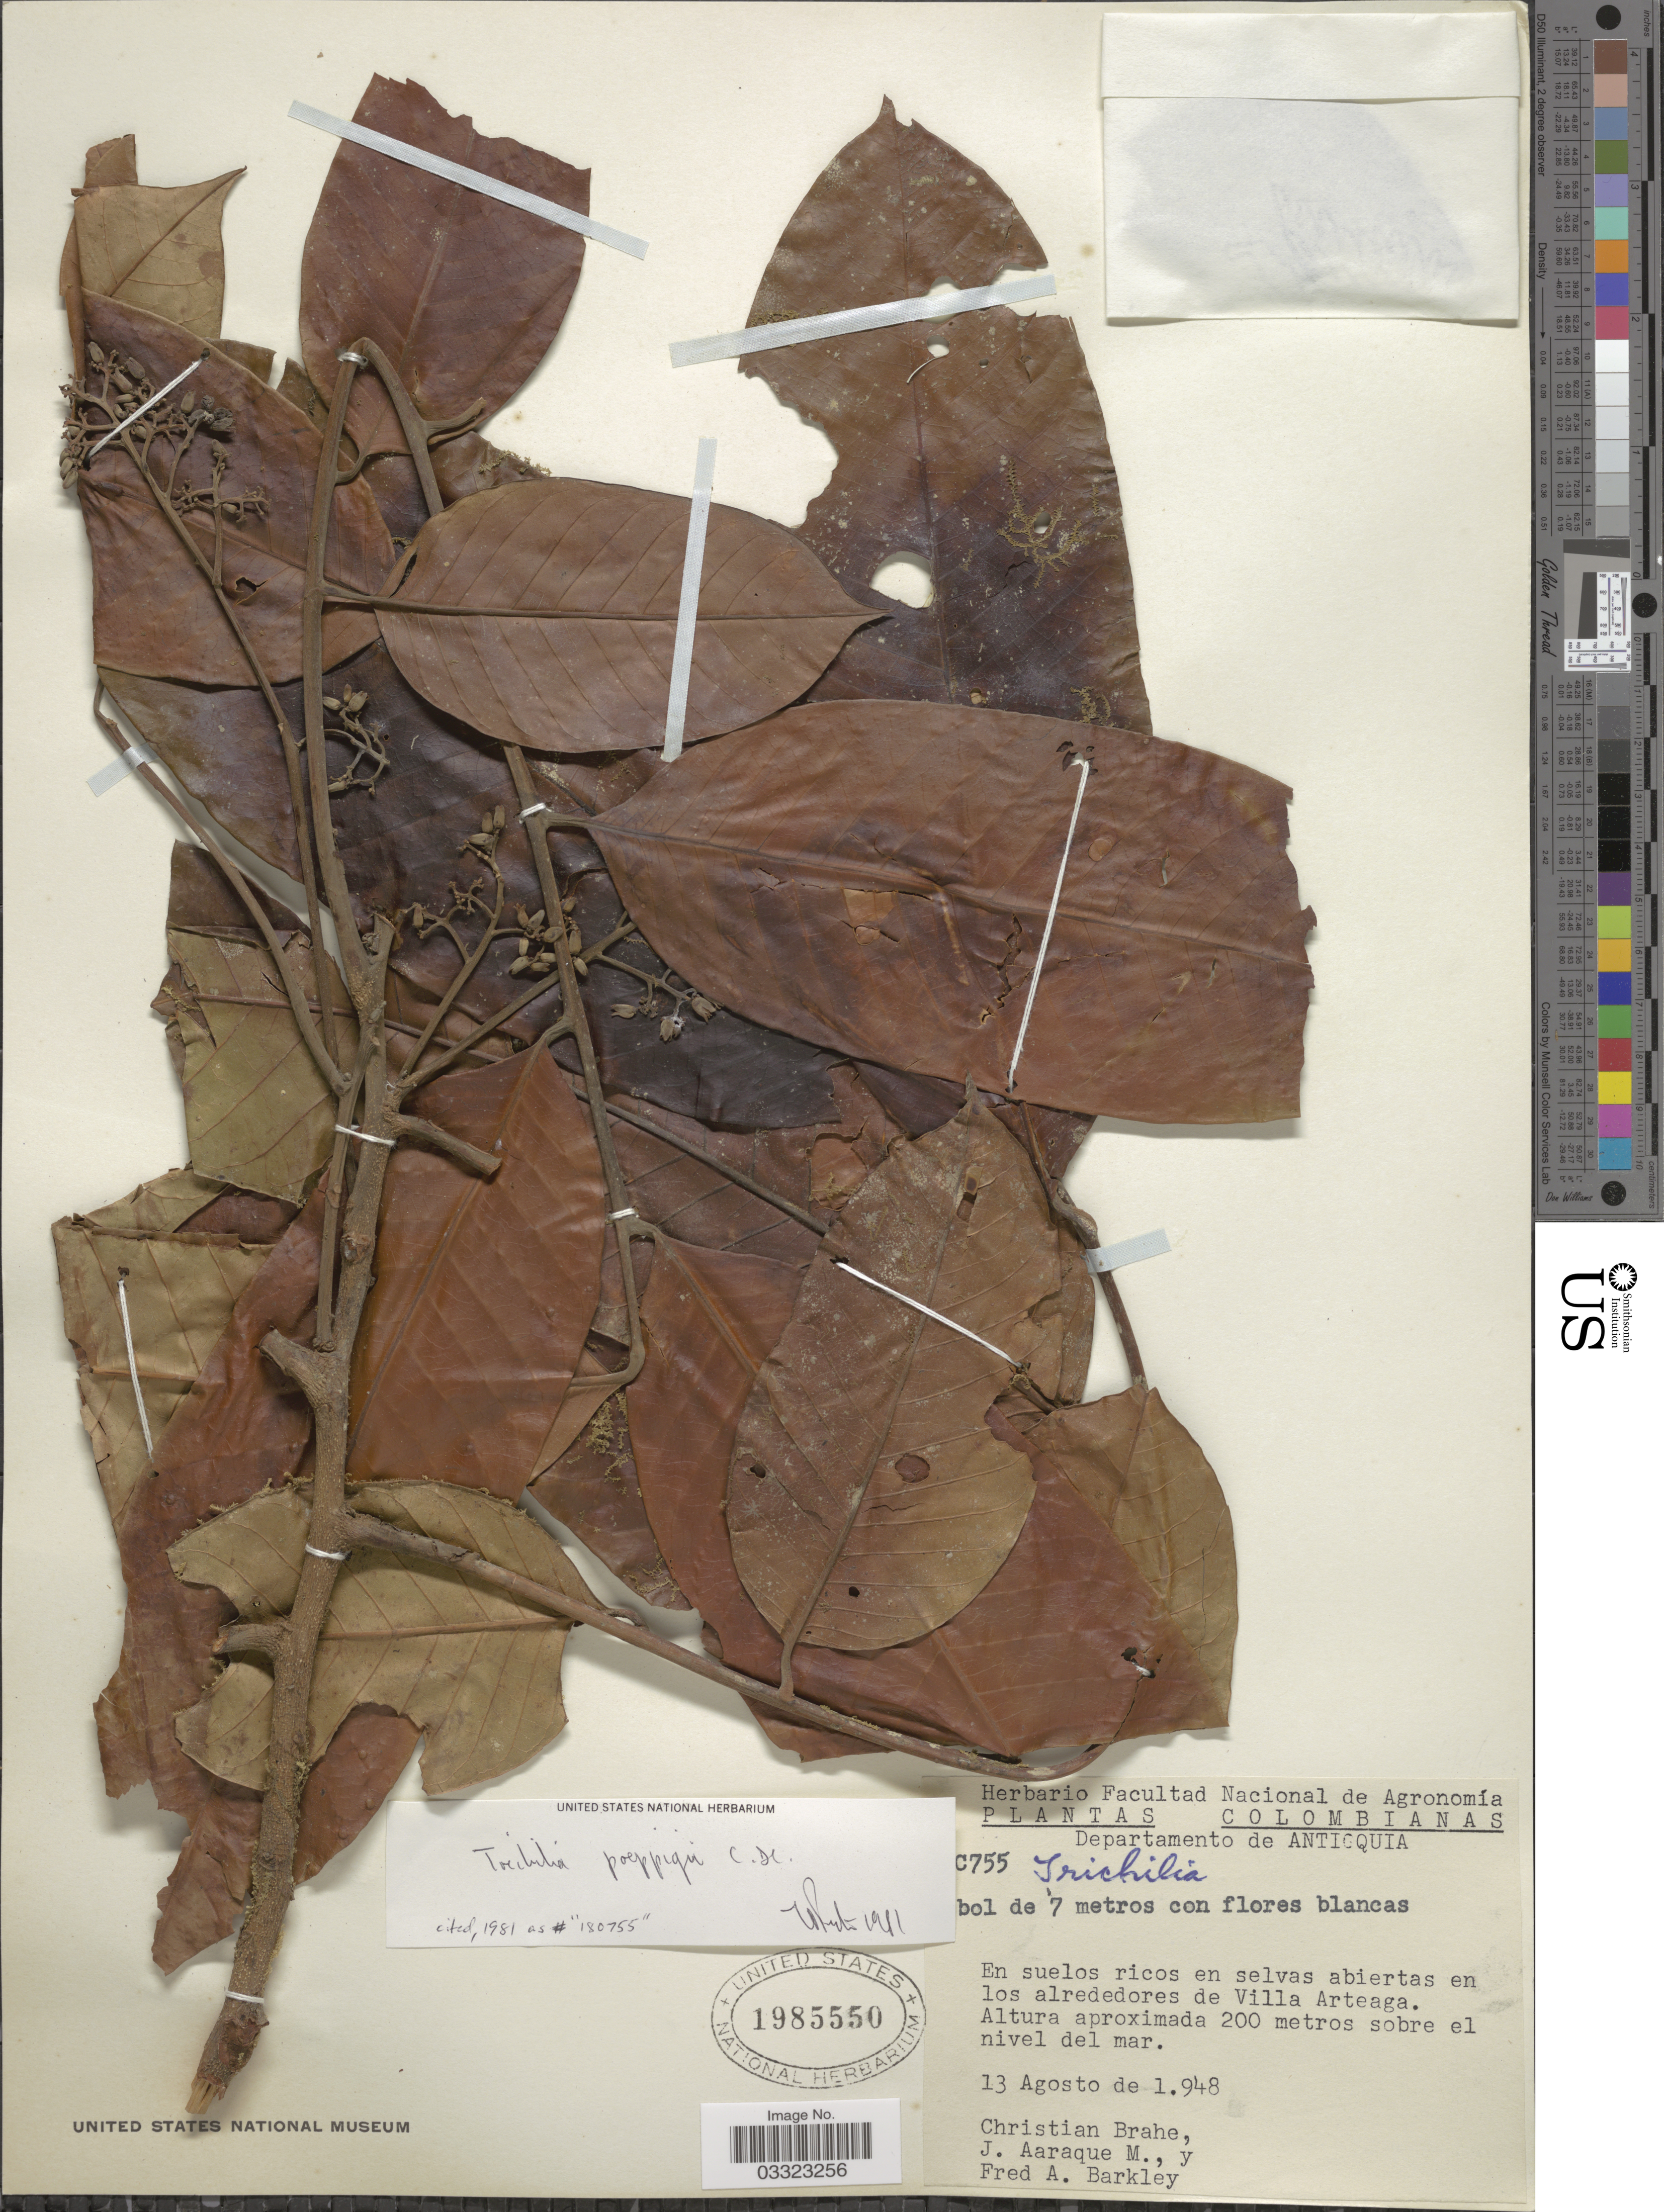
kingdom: Plantae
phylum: Tracheophyta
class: Magnoliopsida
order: Sapindales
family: Meliaceae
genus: Trichilia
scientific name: Trichilia poeppigii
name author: C. DC.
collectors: C. Brahe, J. Araque Molina & F. A. Barkley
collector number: !C755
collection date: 1948-08-13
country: Colombia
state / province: Antioquia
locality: Departamento Antioquia. En suelos ricos en selvas abiertas en los alrededores de Villa Arteaga.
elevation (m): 200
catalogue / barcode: US 1985550